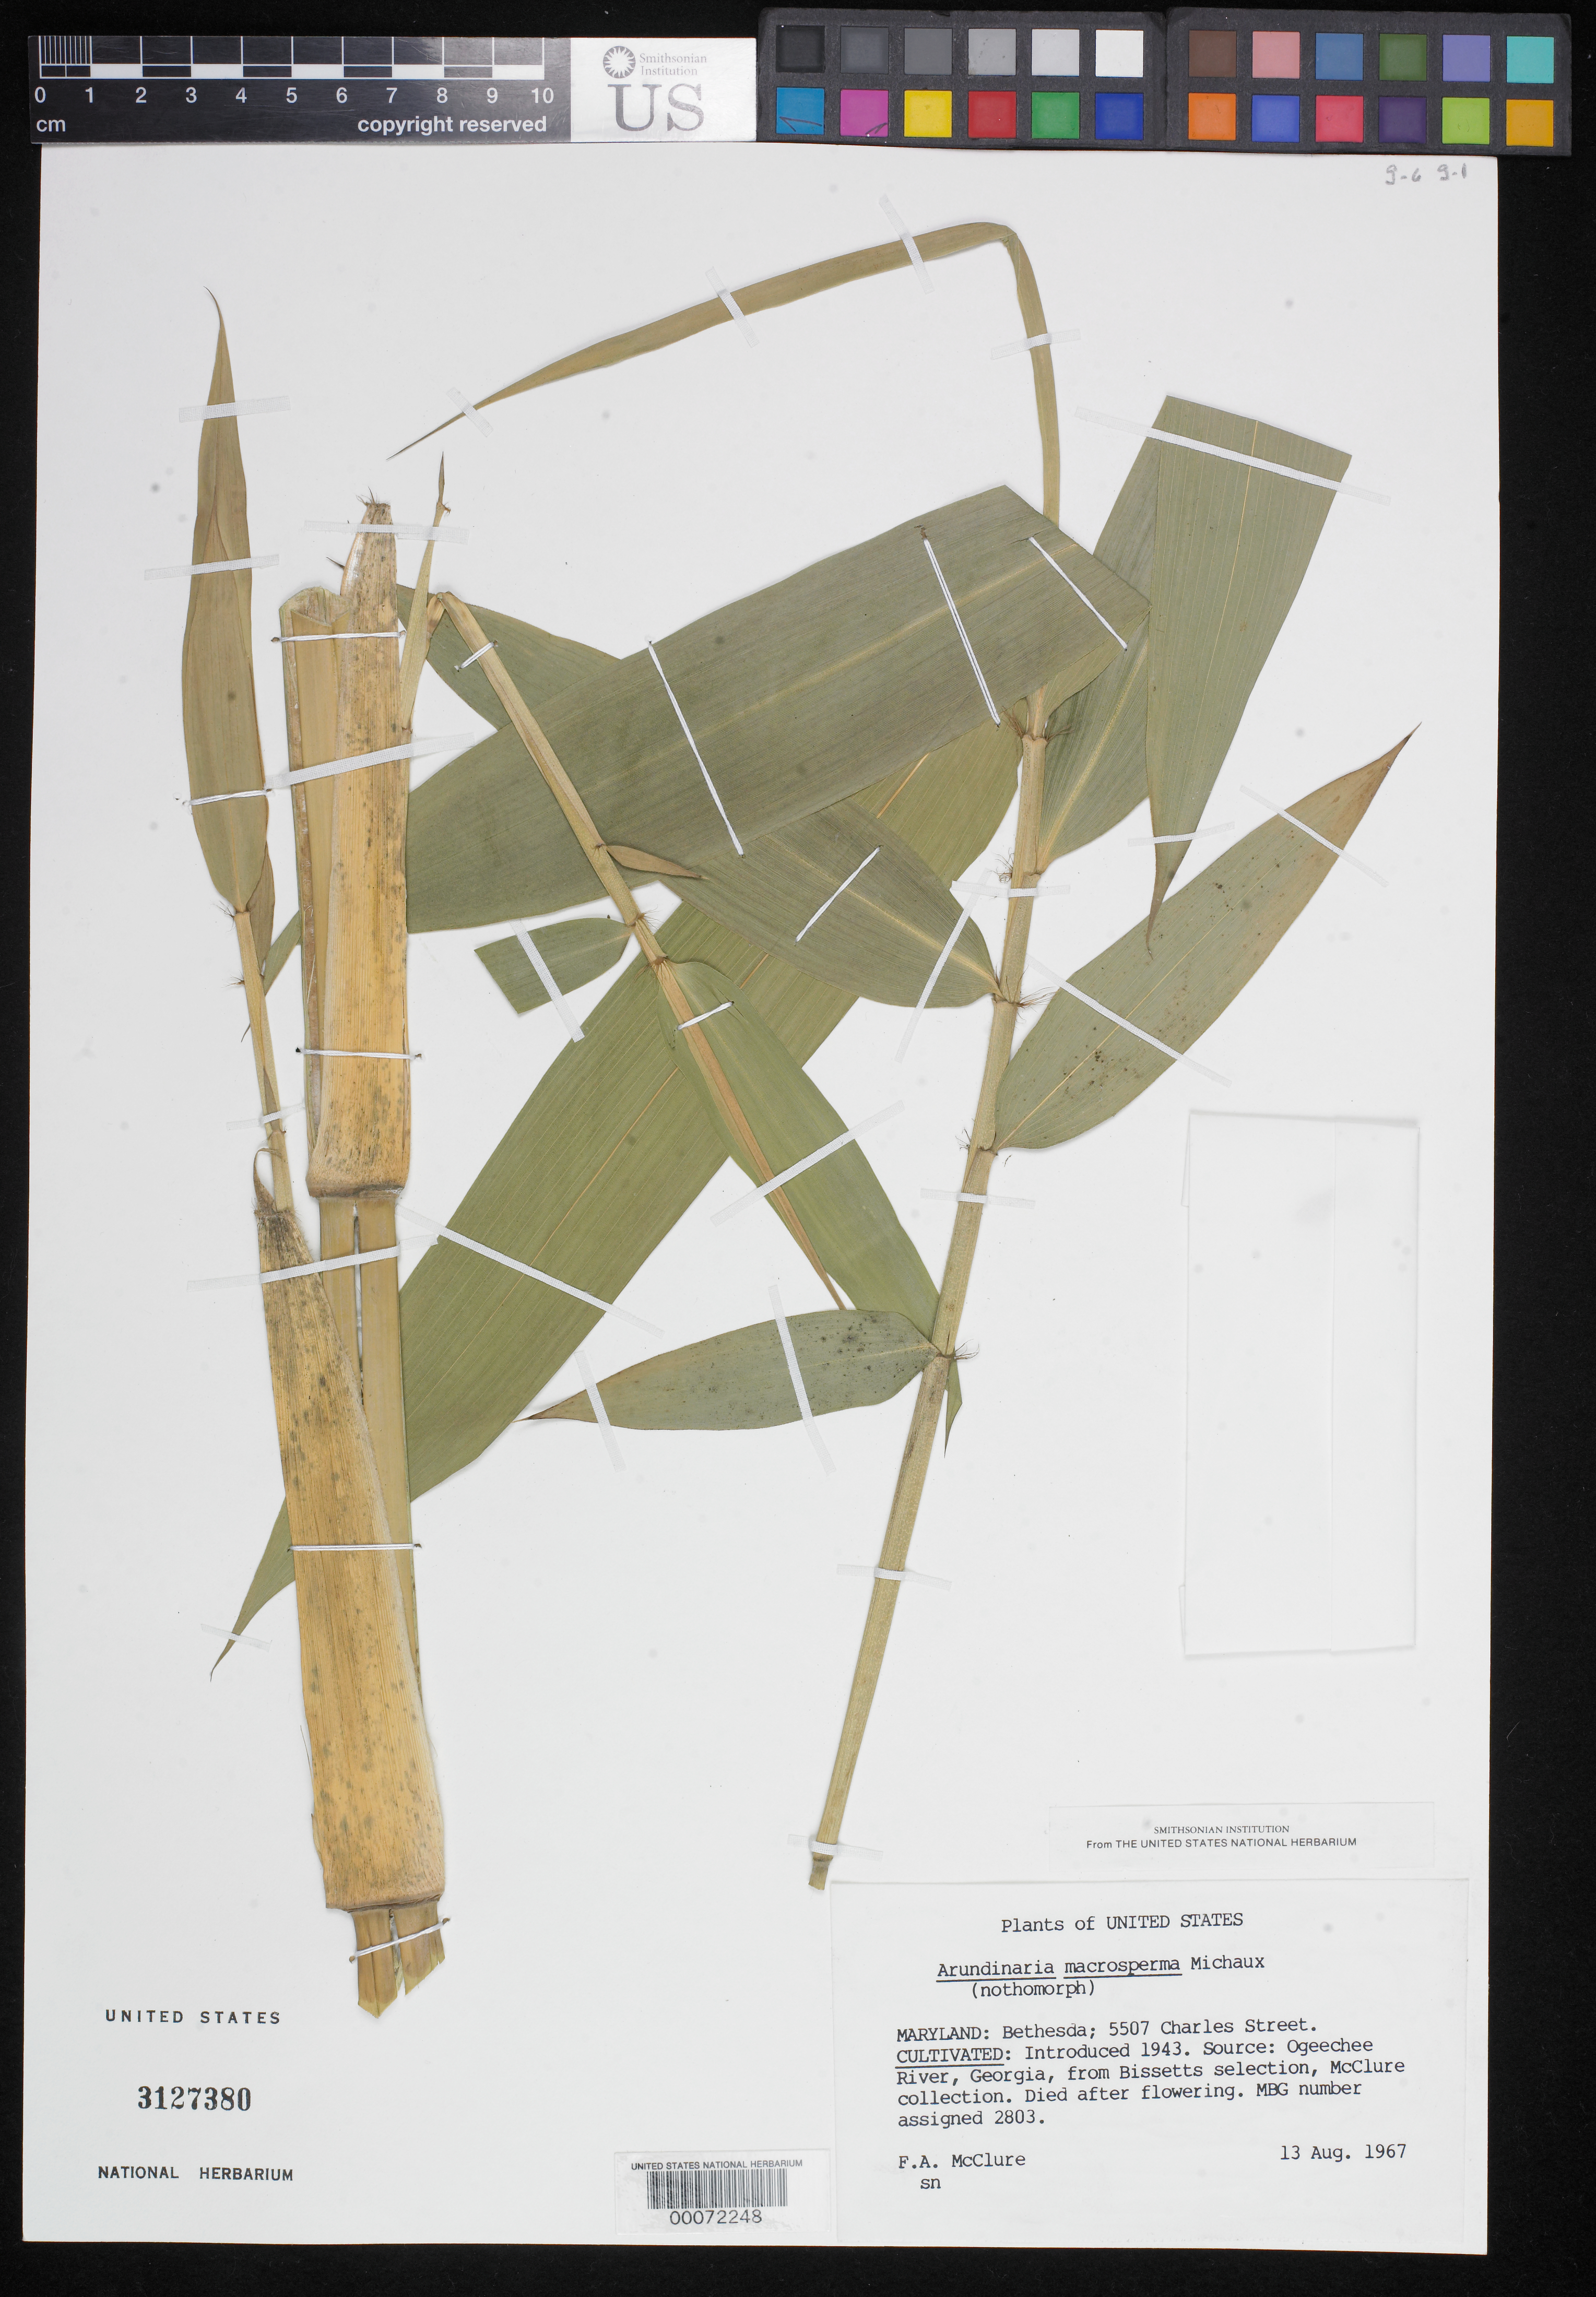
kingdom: Plantae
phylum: Tracheophyta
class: Liliopsida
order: Poales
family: Poaceae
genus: Arundinaria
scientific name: Arundinaria macrosperma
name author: Michx.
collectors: F. A. McClure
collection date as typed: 13 Aug 1967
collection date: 1967-08-13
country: United States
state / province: Maryland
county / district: Montgomery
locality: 5507 Charles Street, Bethesda (McClure's garden)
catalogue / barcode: US 3127380